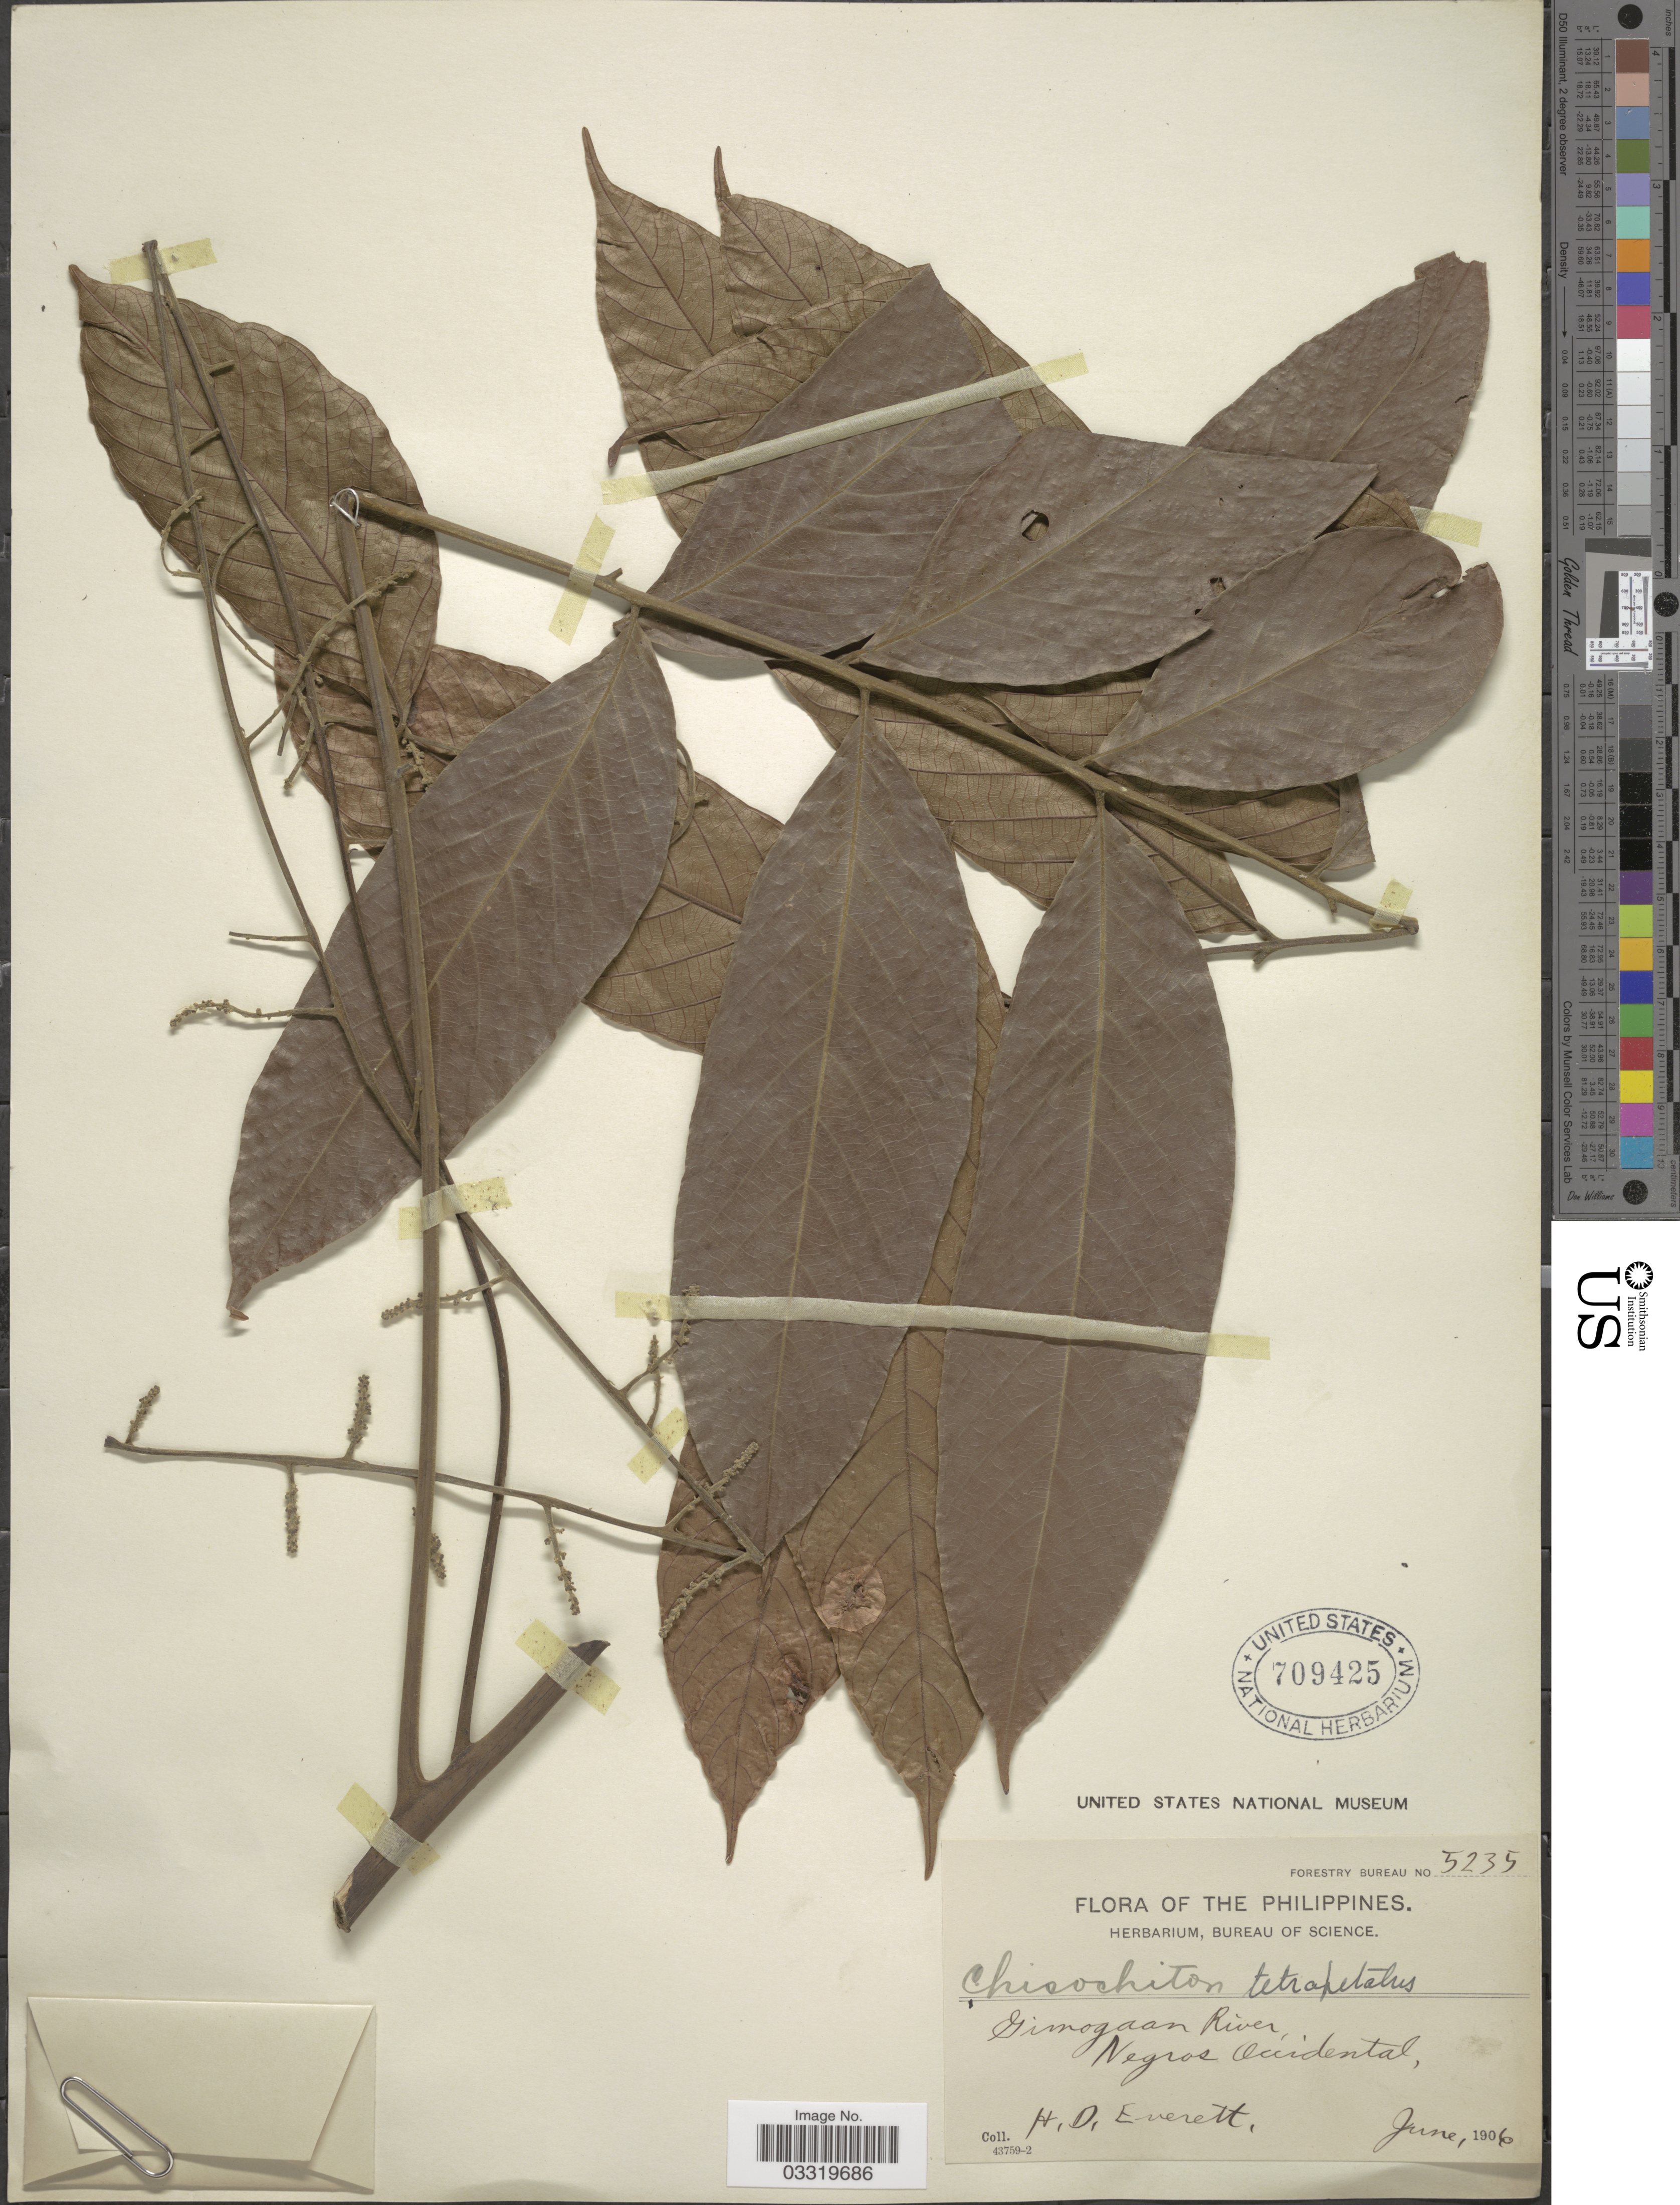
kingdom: Plantae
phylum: Tracheophyta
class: Magnoliopsida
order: Sapindales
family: Meliaceae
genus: Chisocheton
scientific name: Chisocheton patens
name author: Blume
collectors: H. Everett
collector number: Forestry Bureau 5235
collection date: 1906-06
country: Philippines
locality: Gimogaan River, Negros Occidental.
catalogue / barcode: US 709425